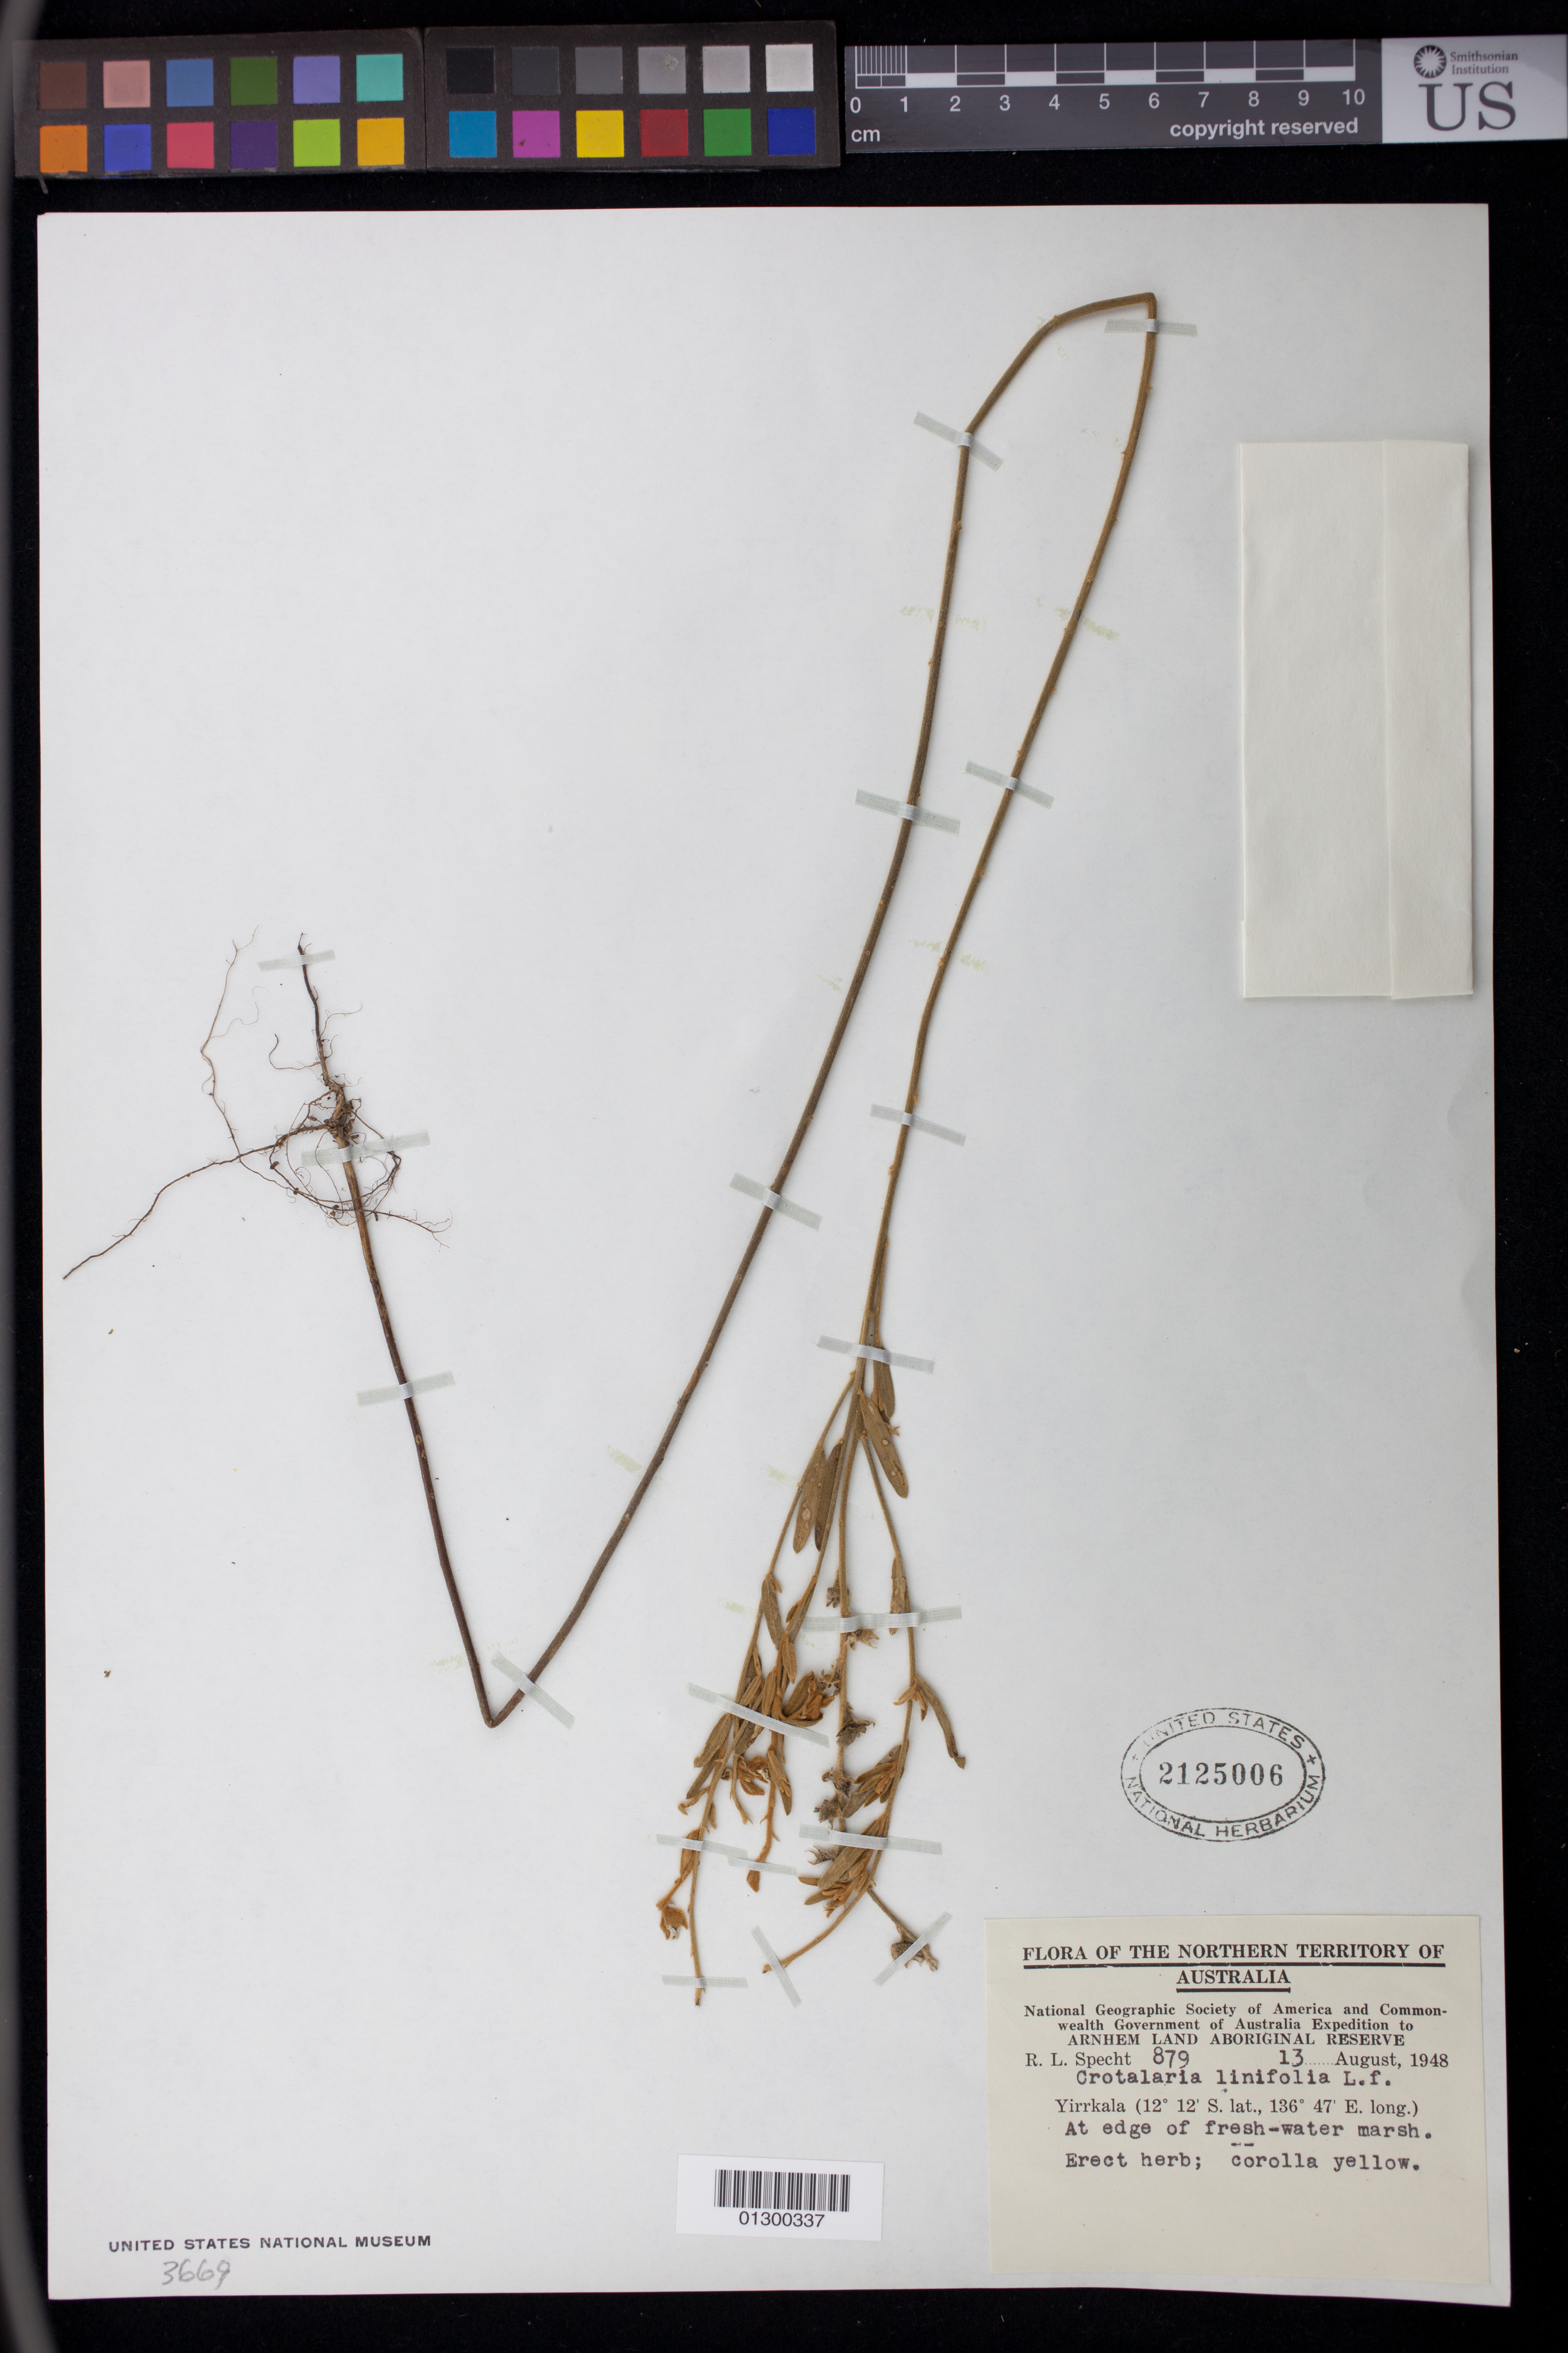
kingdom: Plantae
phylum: Tracheophyta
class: Magnoliopsida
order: Fabales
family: Fabaceae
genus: Crotalaria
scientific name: Crotalaria linifolia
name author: L. f.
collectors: R. L. Specht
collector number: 879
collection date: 1948-08-13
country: Australia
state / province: Northern Territory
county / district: East Arnhem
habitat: At edge of fresh-water marsh.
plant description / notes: Erect herb; corolla yellow.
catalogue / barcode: US 2125006